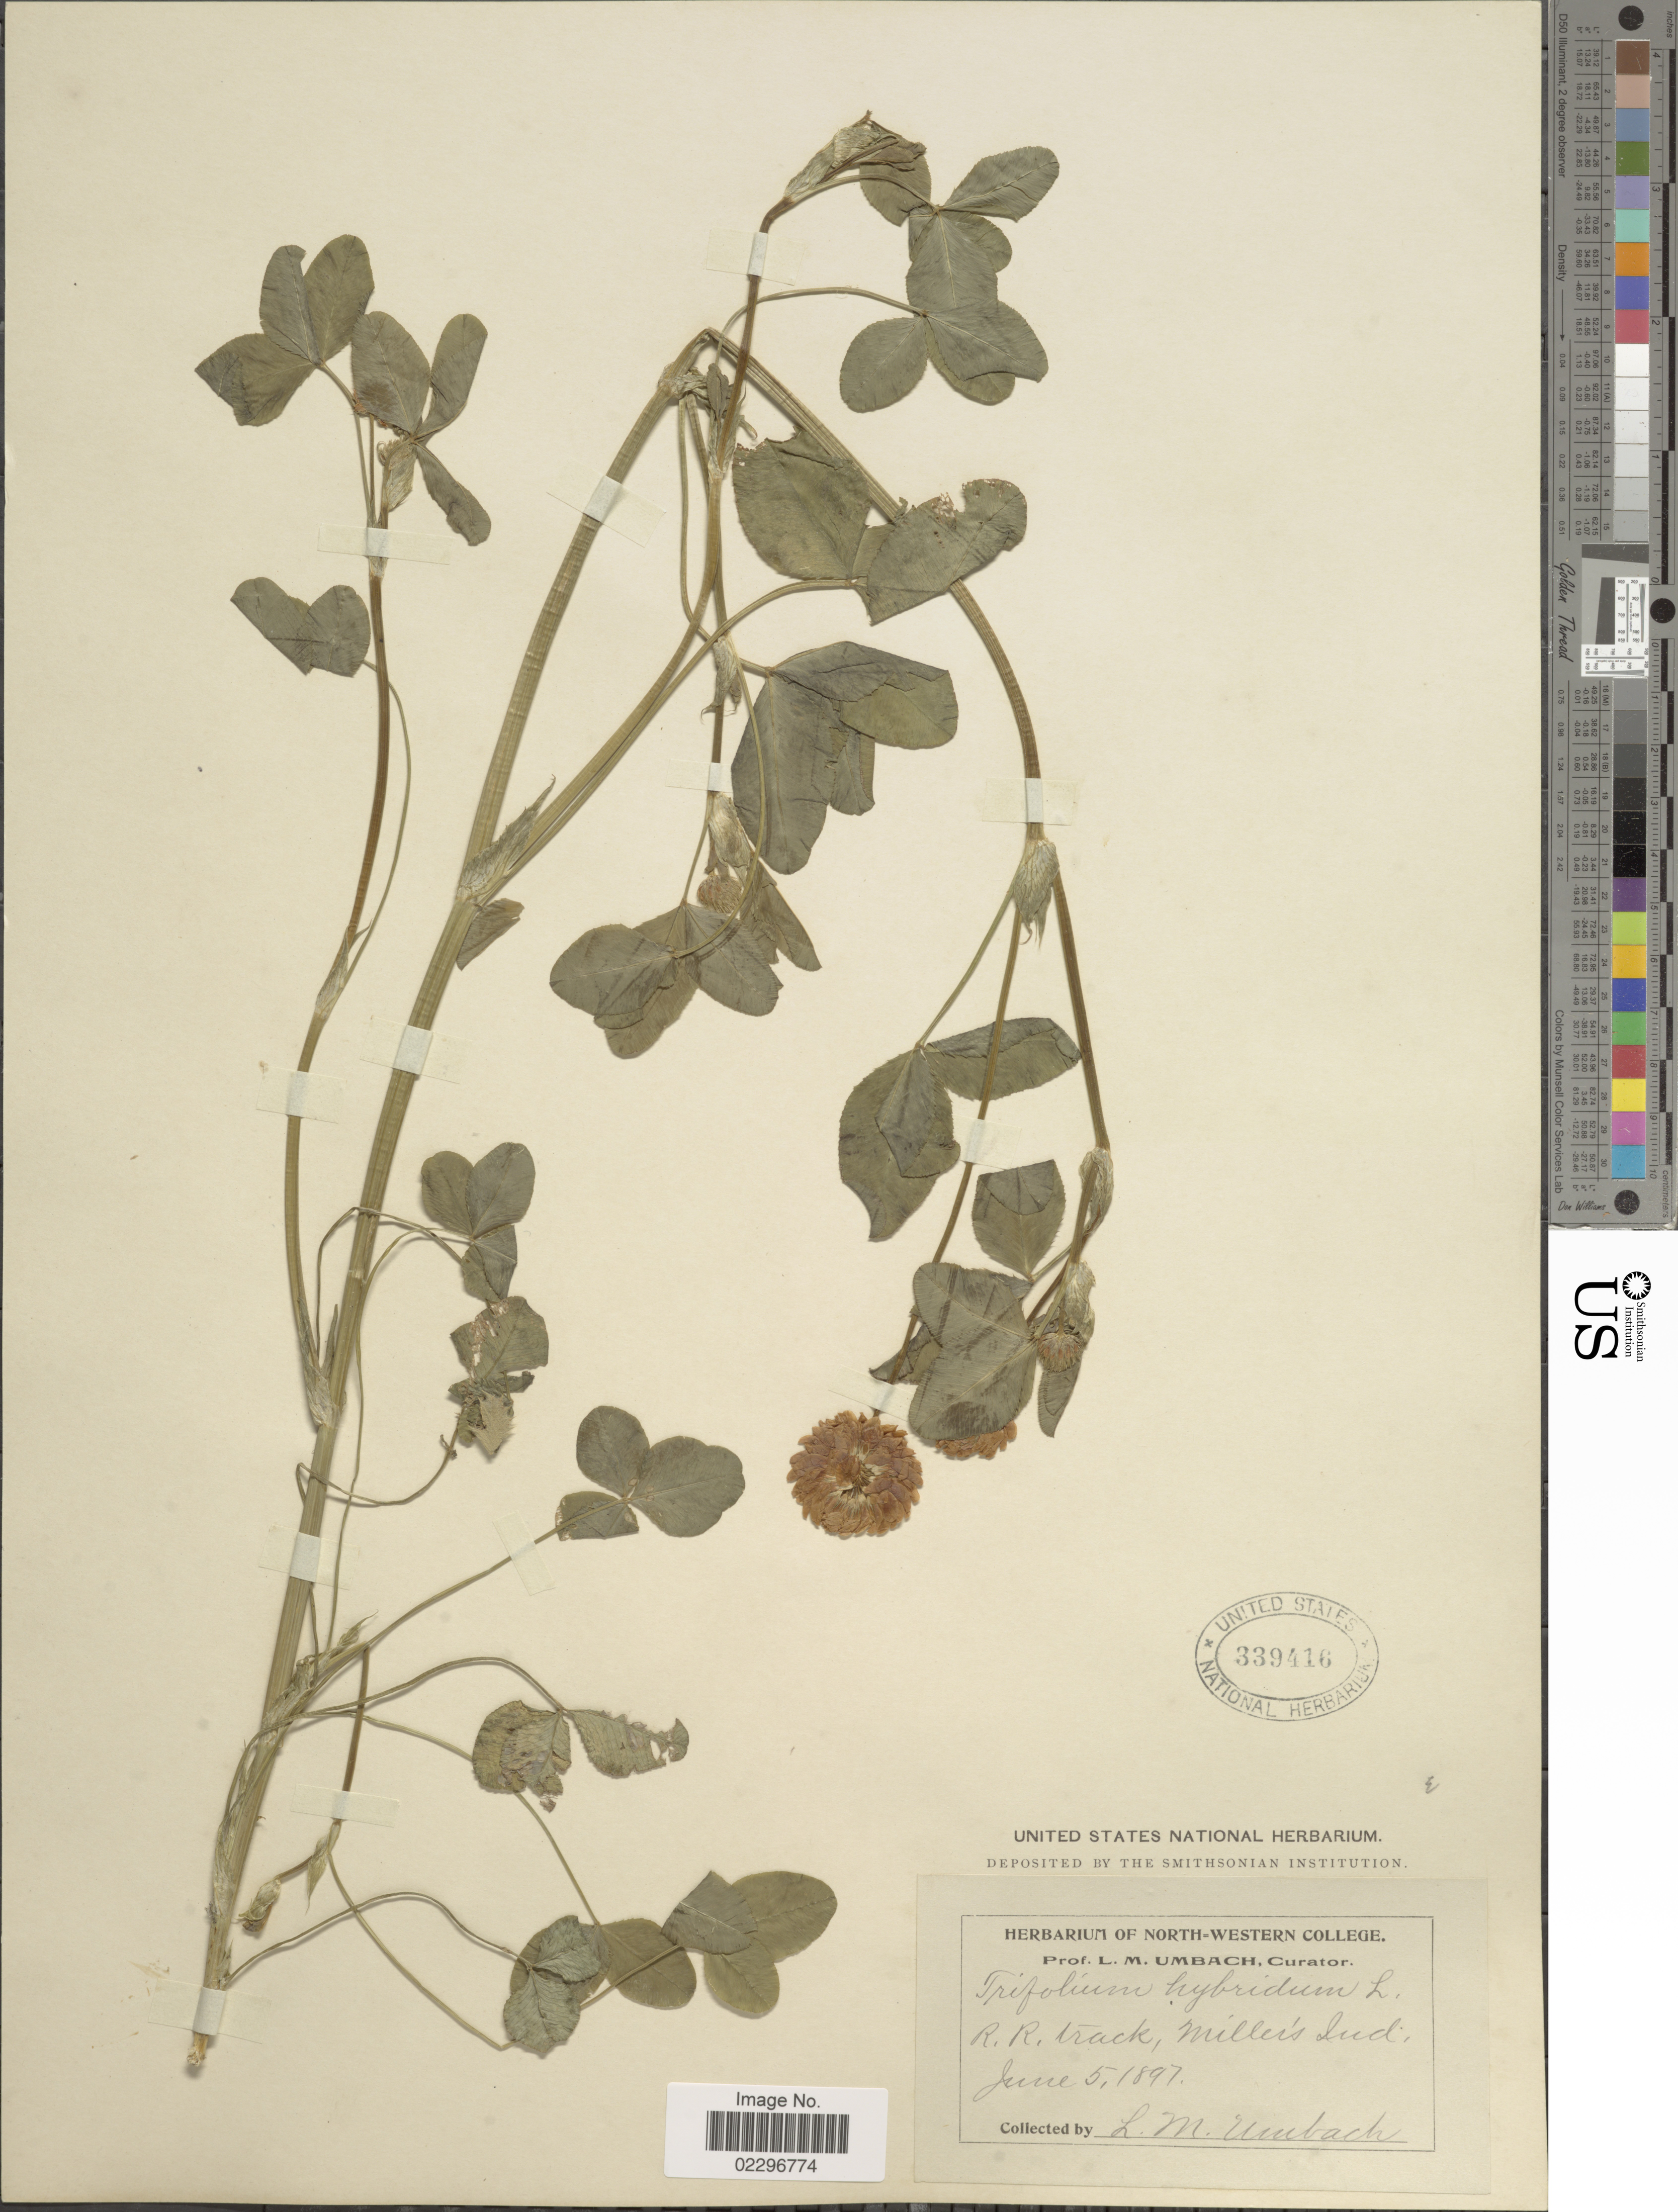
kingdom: Plantae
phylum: Tracheophyta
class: Magnoliopsida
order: Fabales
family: Fabaceae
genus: Trifolium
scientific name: Trifolium hybridum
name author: L.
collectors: L. M. Umbach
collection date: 1897-06-05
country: United States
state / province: Indiana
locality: R.R. track, Miller's Ind.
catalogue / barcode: US 339416